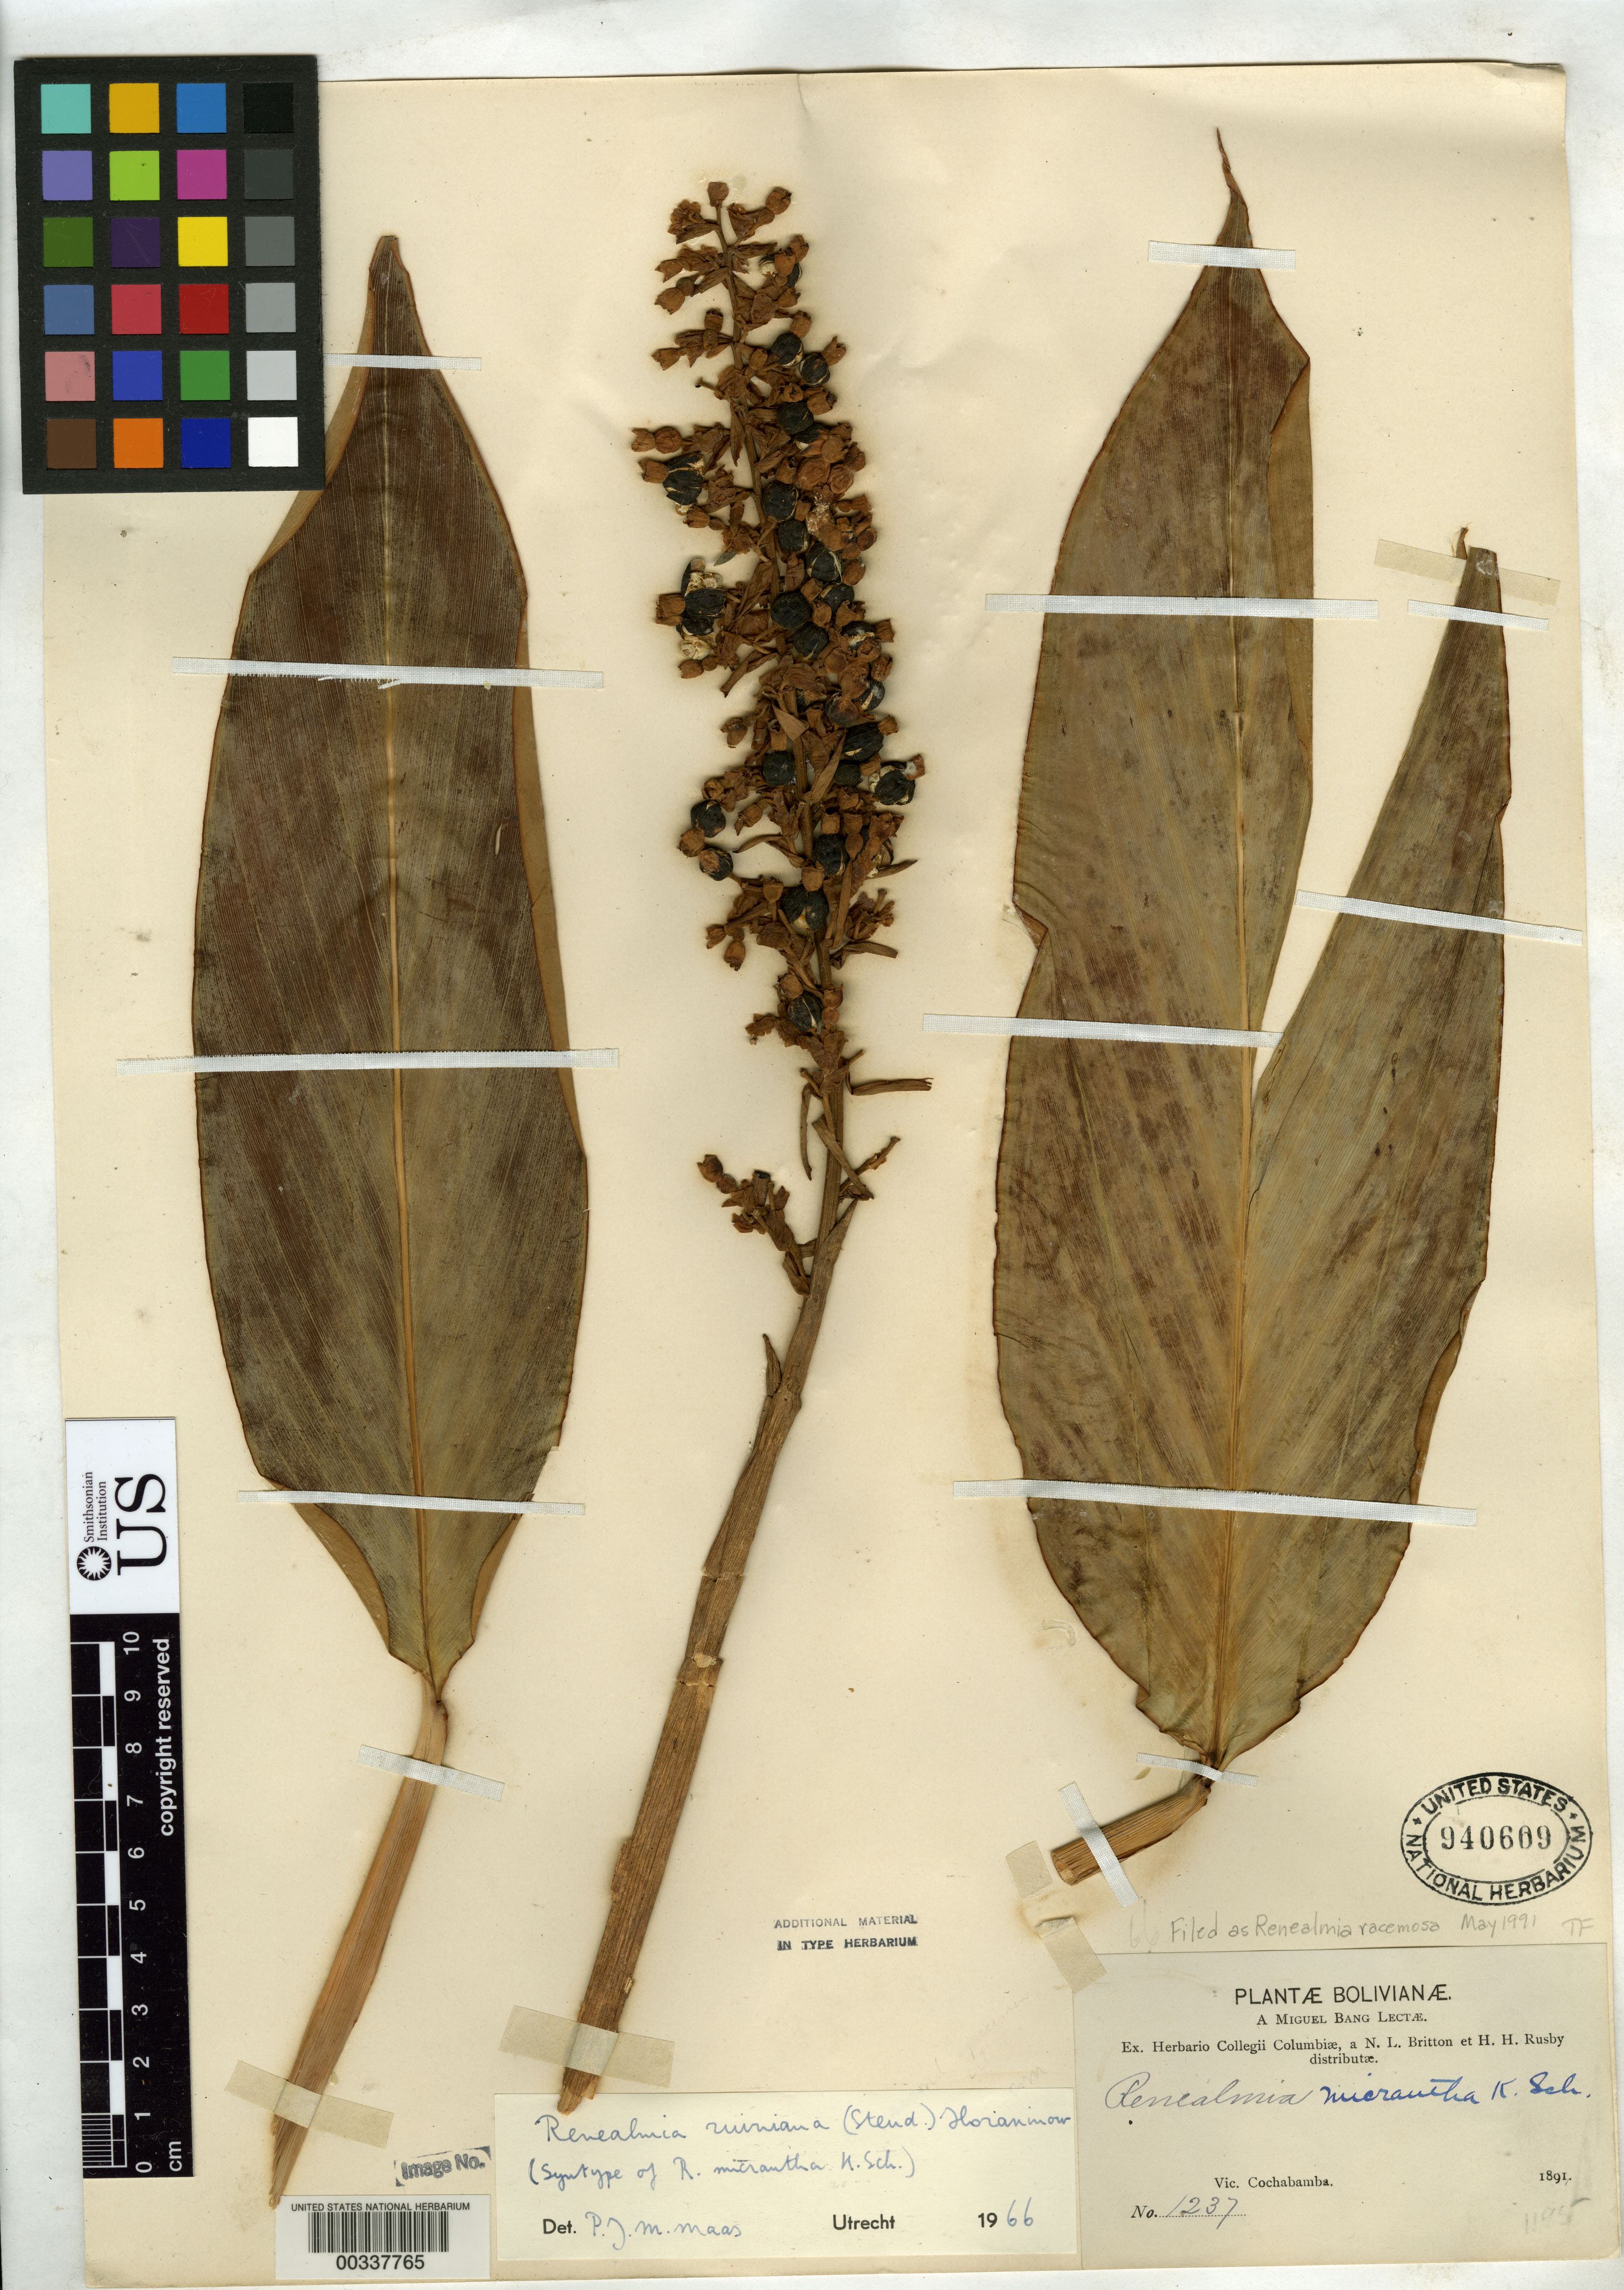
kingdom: Plantae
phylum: Tracheophyta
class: Liliopsida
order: Zingiberales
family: Zingiberaceae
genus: Renealmia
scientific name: Renealmia micrantha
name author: K. Schum. in Engl.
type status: Isolectotype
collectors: M. Bang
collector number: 1237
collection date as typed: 1891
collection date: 1891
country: Bolivia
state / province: Cochabamba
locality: Vic. Cochabamba.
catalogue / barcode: US 940609